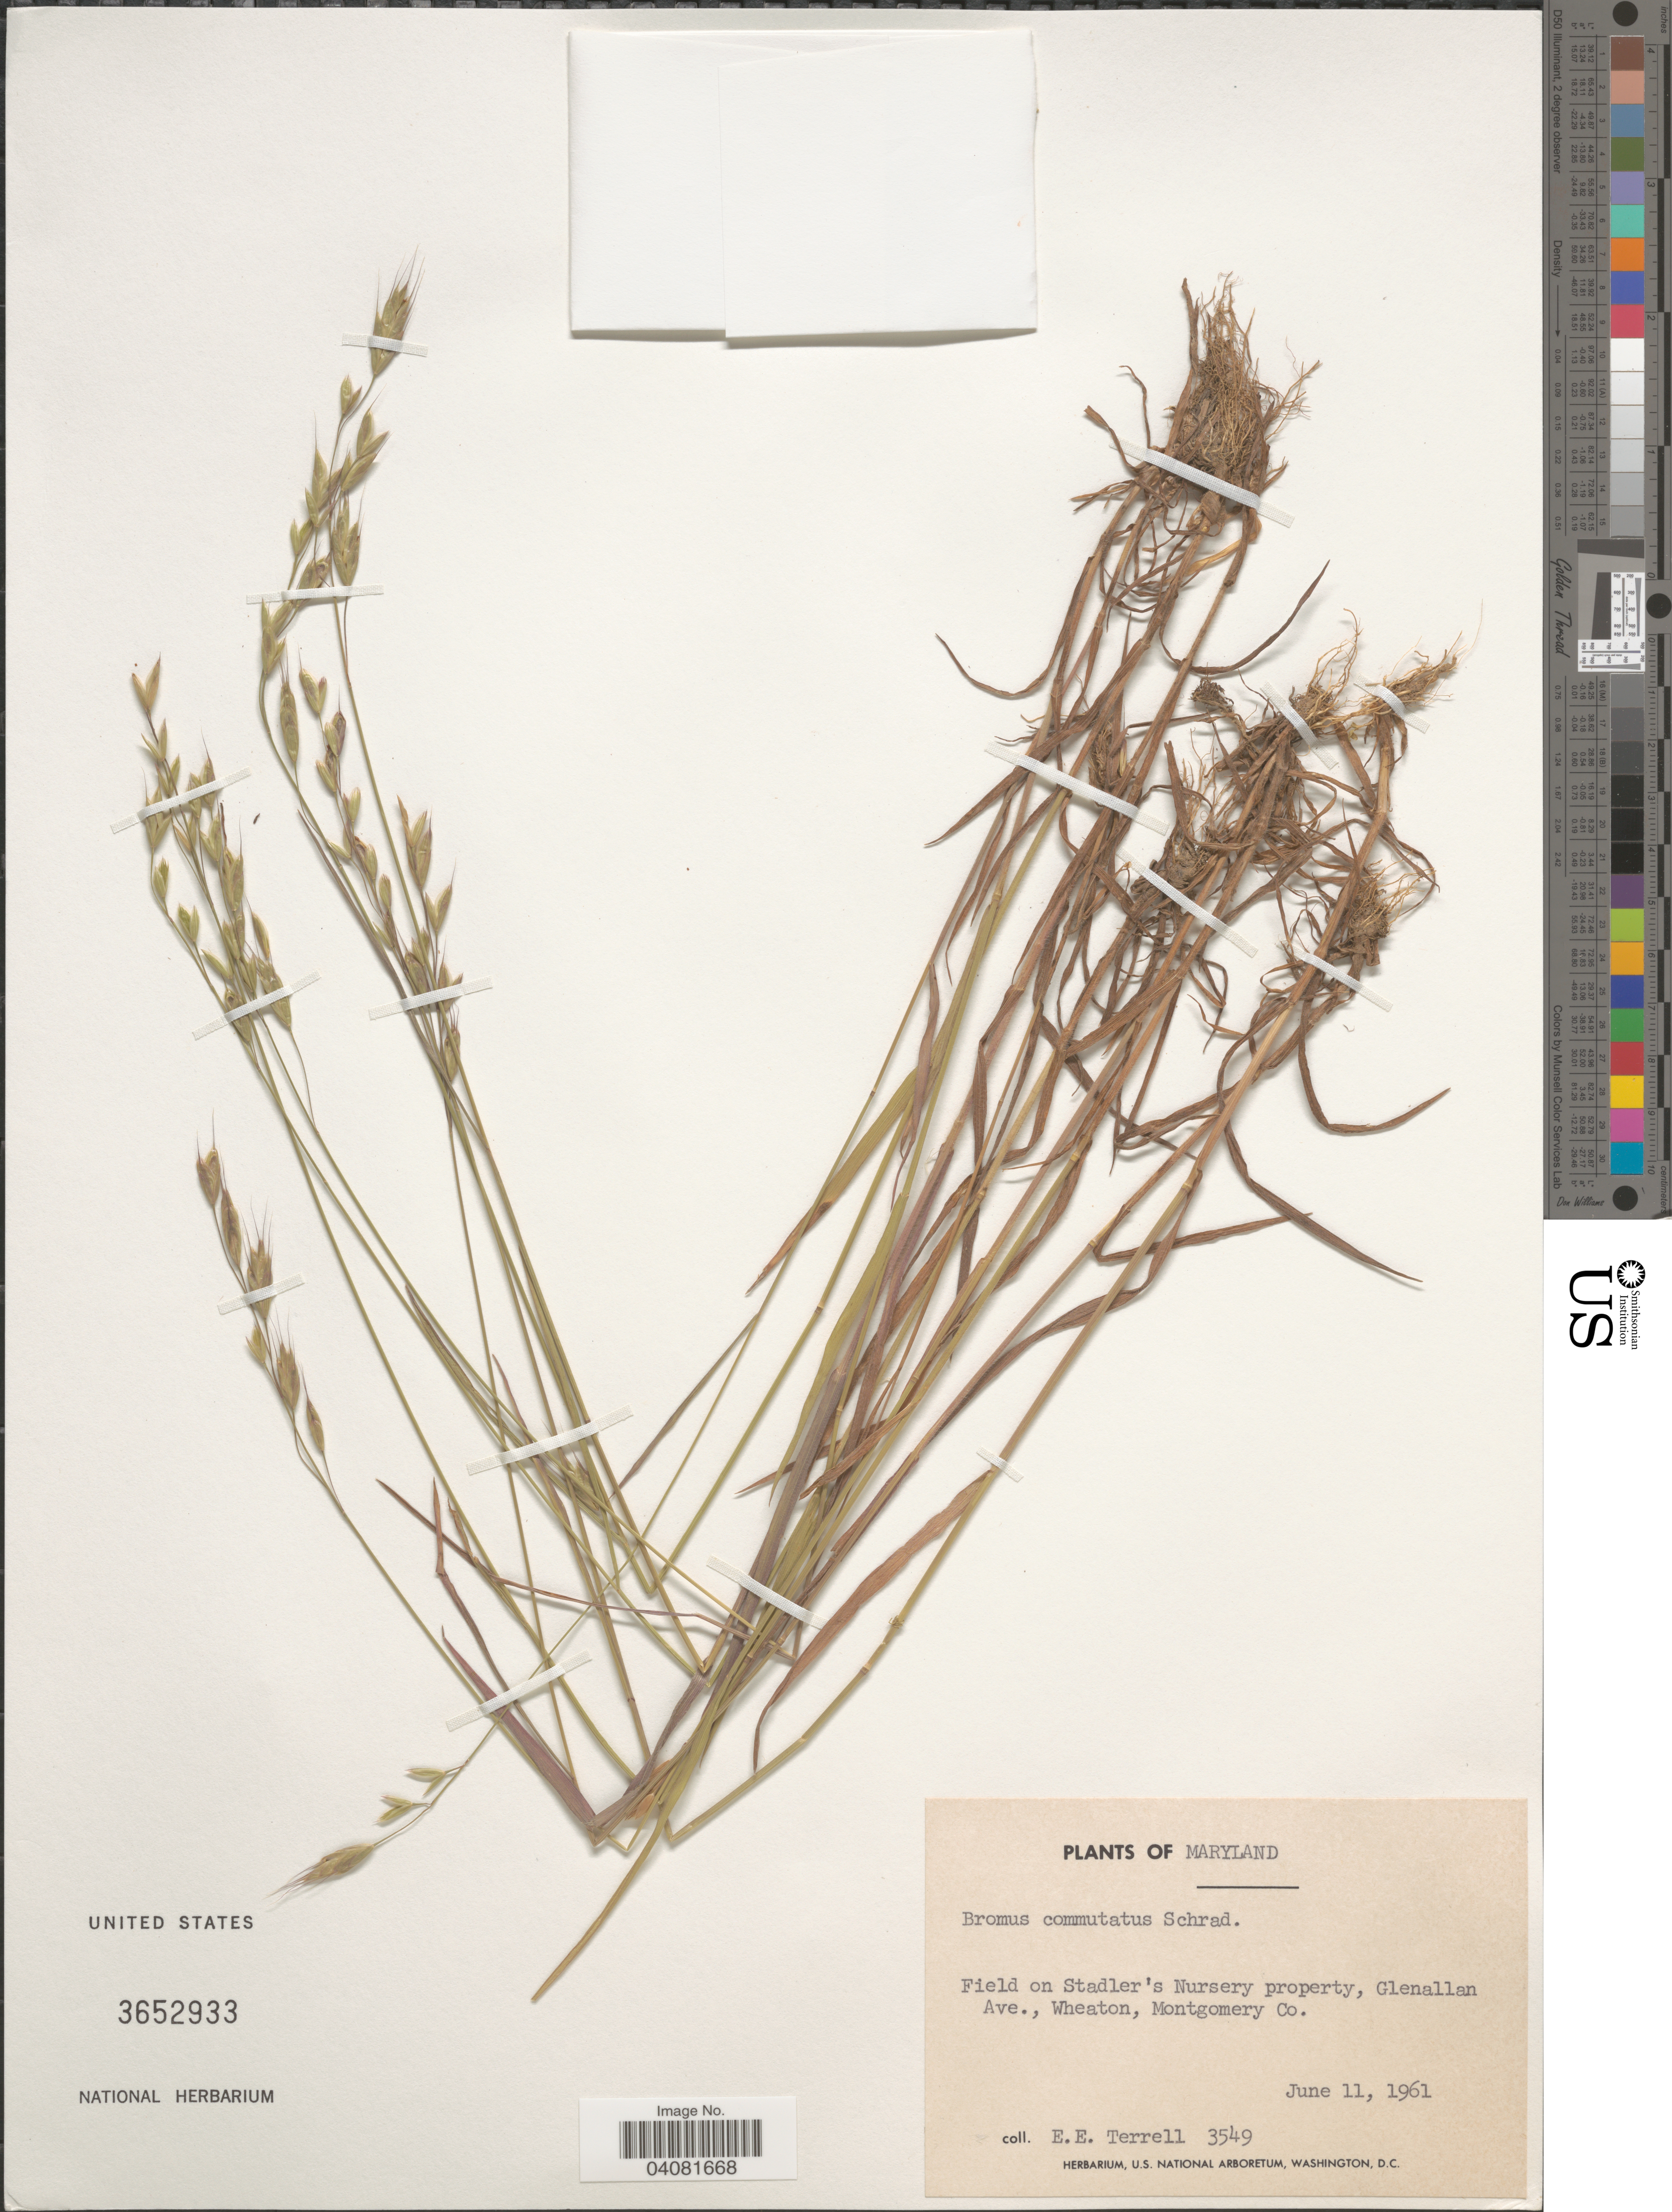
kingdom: Plantae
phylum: Tracheophyta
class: Liliopsida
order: Poales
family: Poaceae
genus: Bromus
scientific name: Bromus commutatus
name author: Schrad.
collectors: E. E. Terrell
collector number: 3549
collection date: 1961-06-11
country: United States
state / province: Maryland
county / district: Montgomery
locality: Field on Stadler's Nursery property, Glenallan Ave., Wheaton, Montgomery Co.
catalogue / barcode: US 3652933